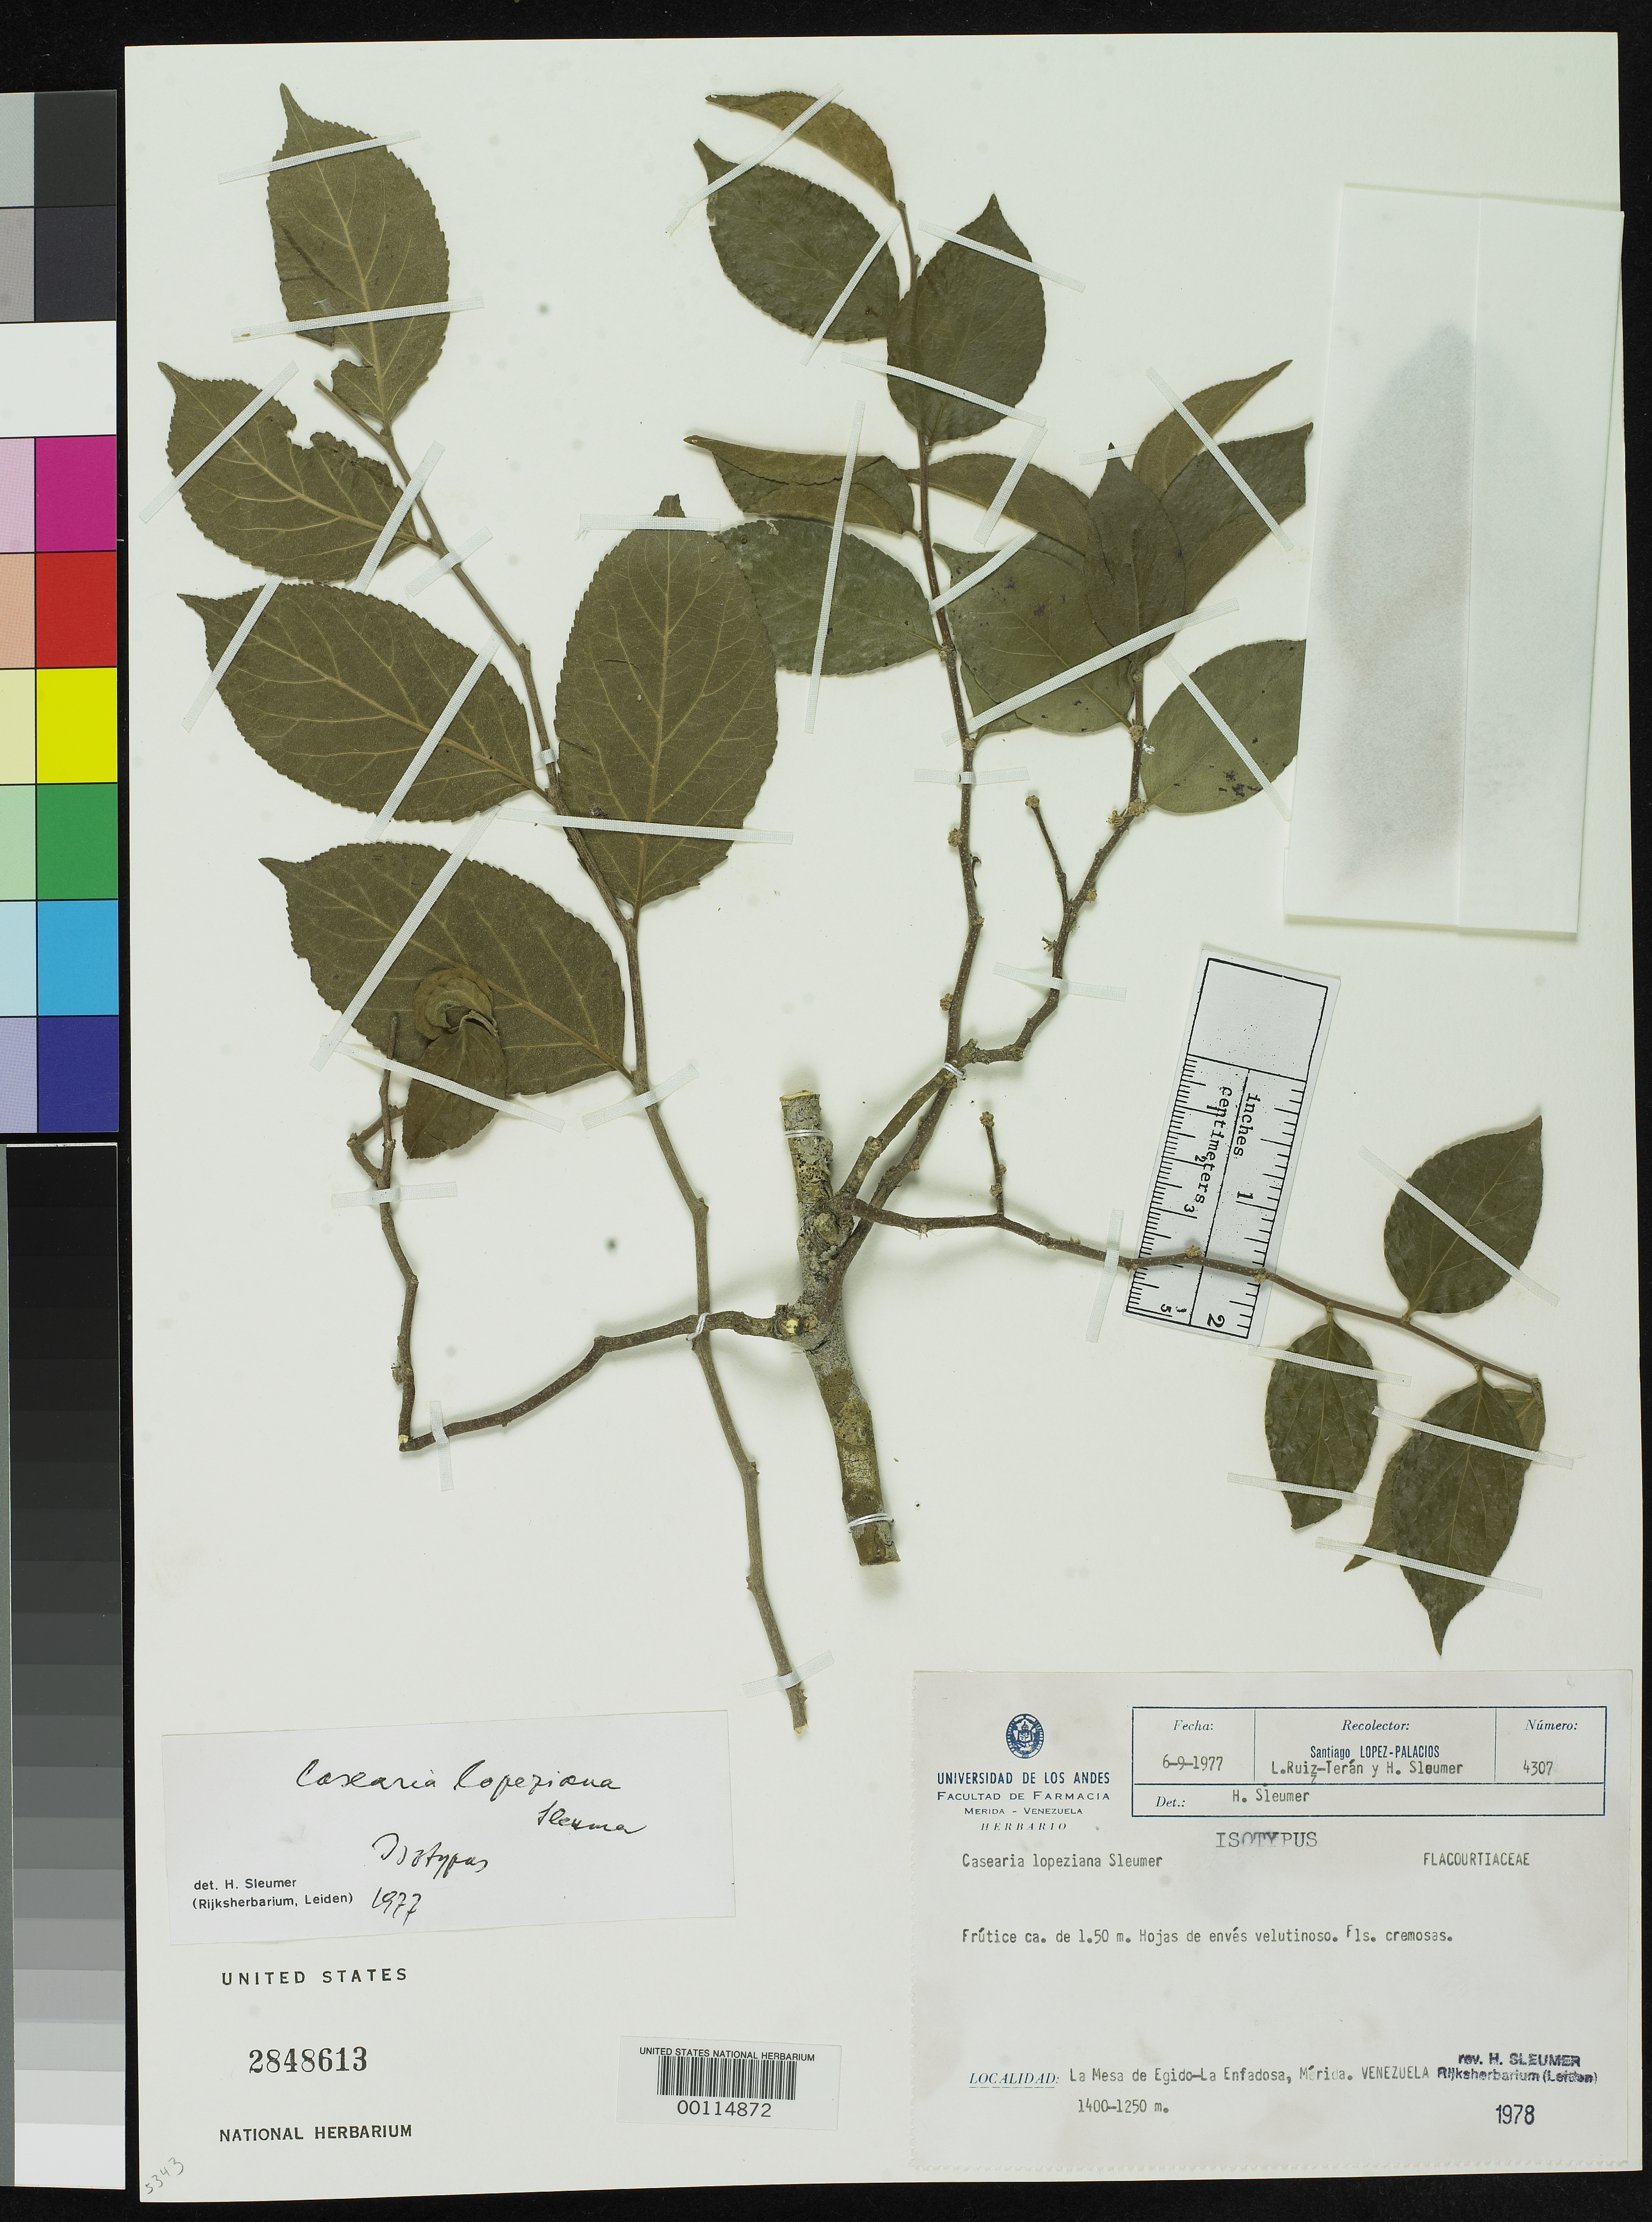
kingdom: Plantae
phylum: Tracheophyta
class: Magnoliopsida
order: Malpighiales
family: Salicaceae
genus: Casearia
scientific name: Casearia lopeziana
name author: Sleumer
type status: Isotype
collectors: M. Palacios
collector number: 4307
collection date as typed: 09 Jun 1977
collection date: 1977-06-09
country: Venezuela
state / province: Mérida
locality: La Mesa de Ejido-la en Fadosa.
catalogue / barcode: US 2848613